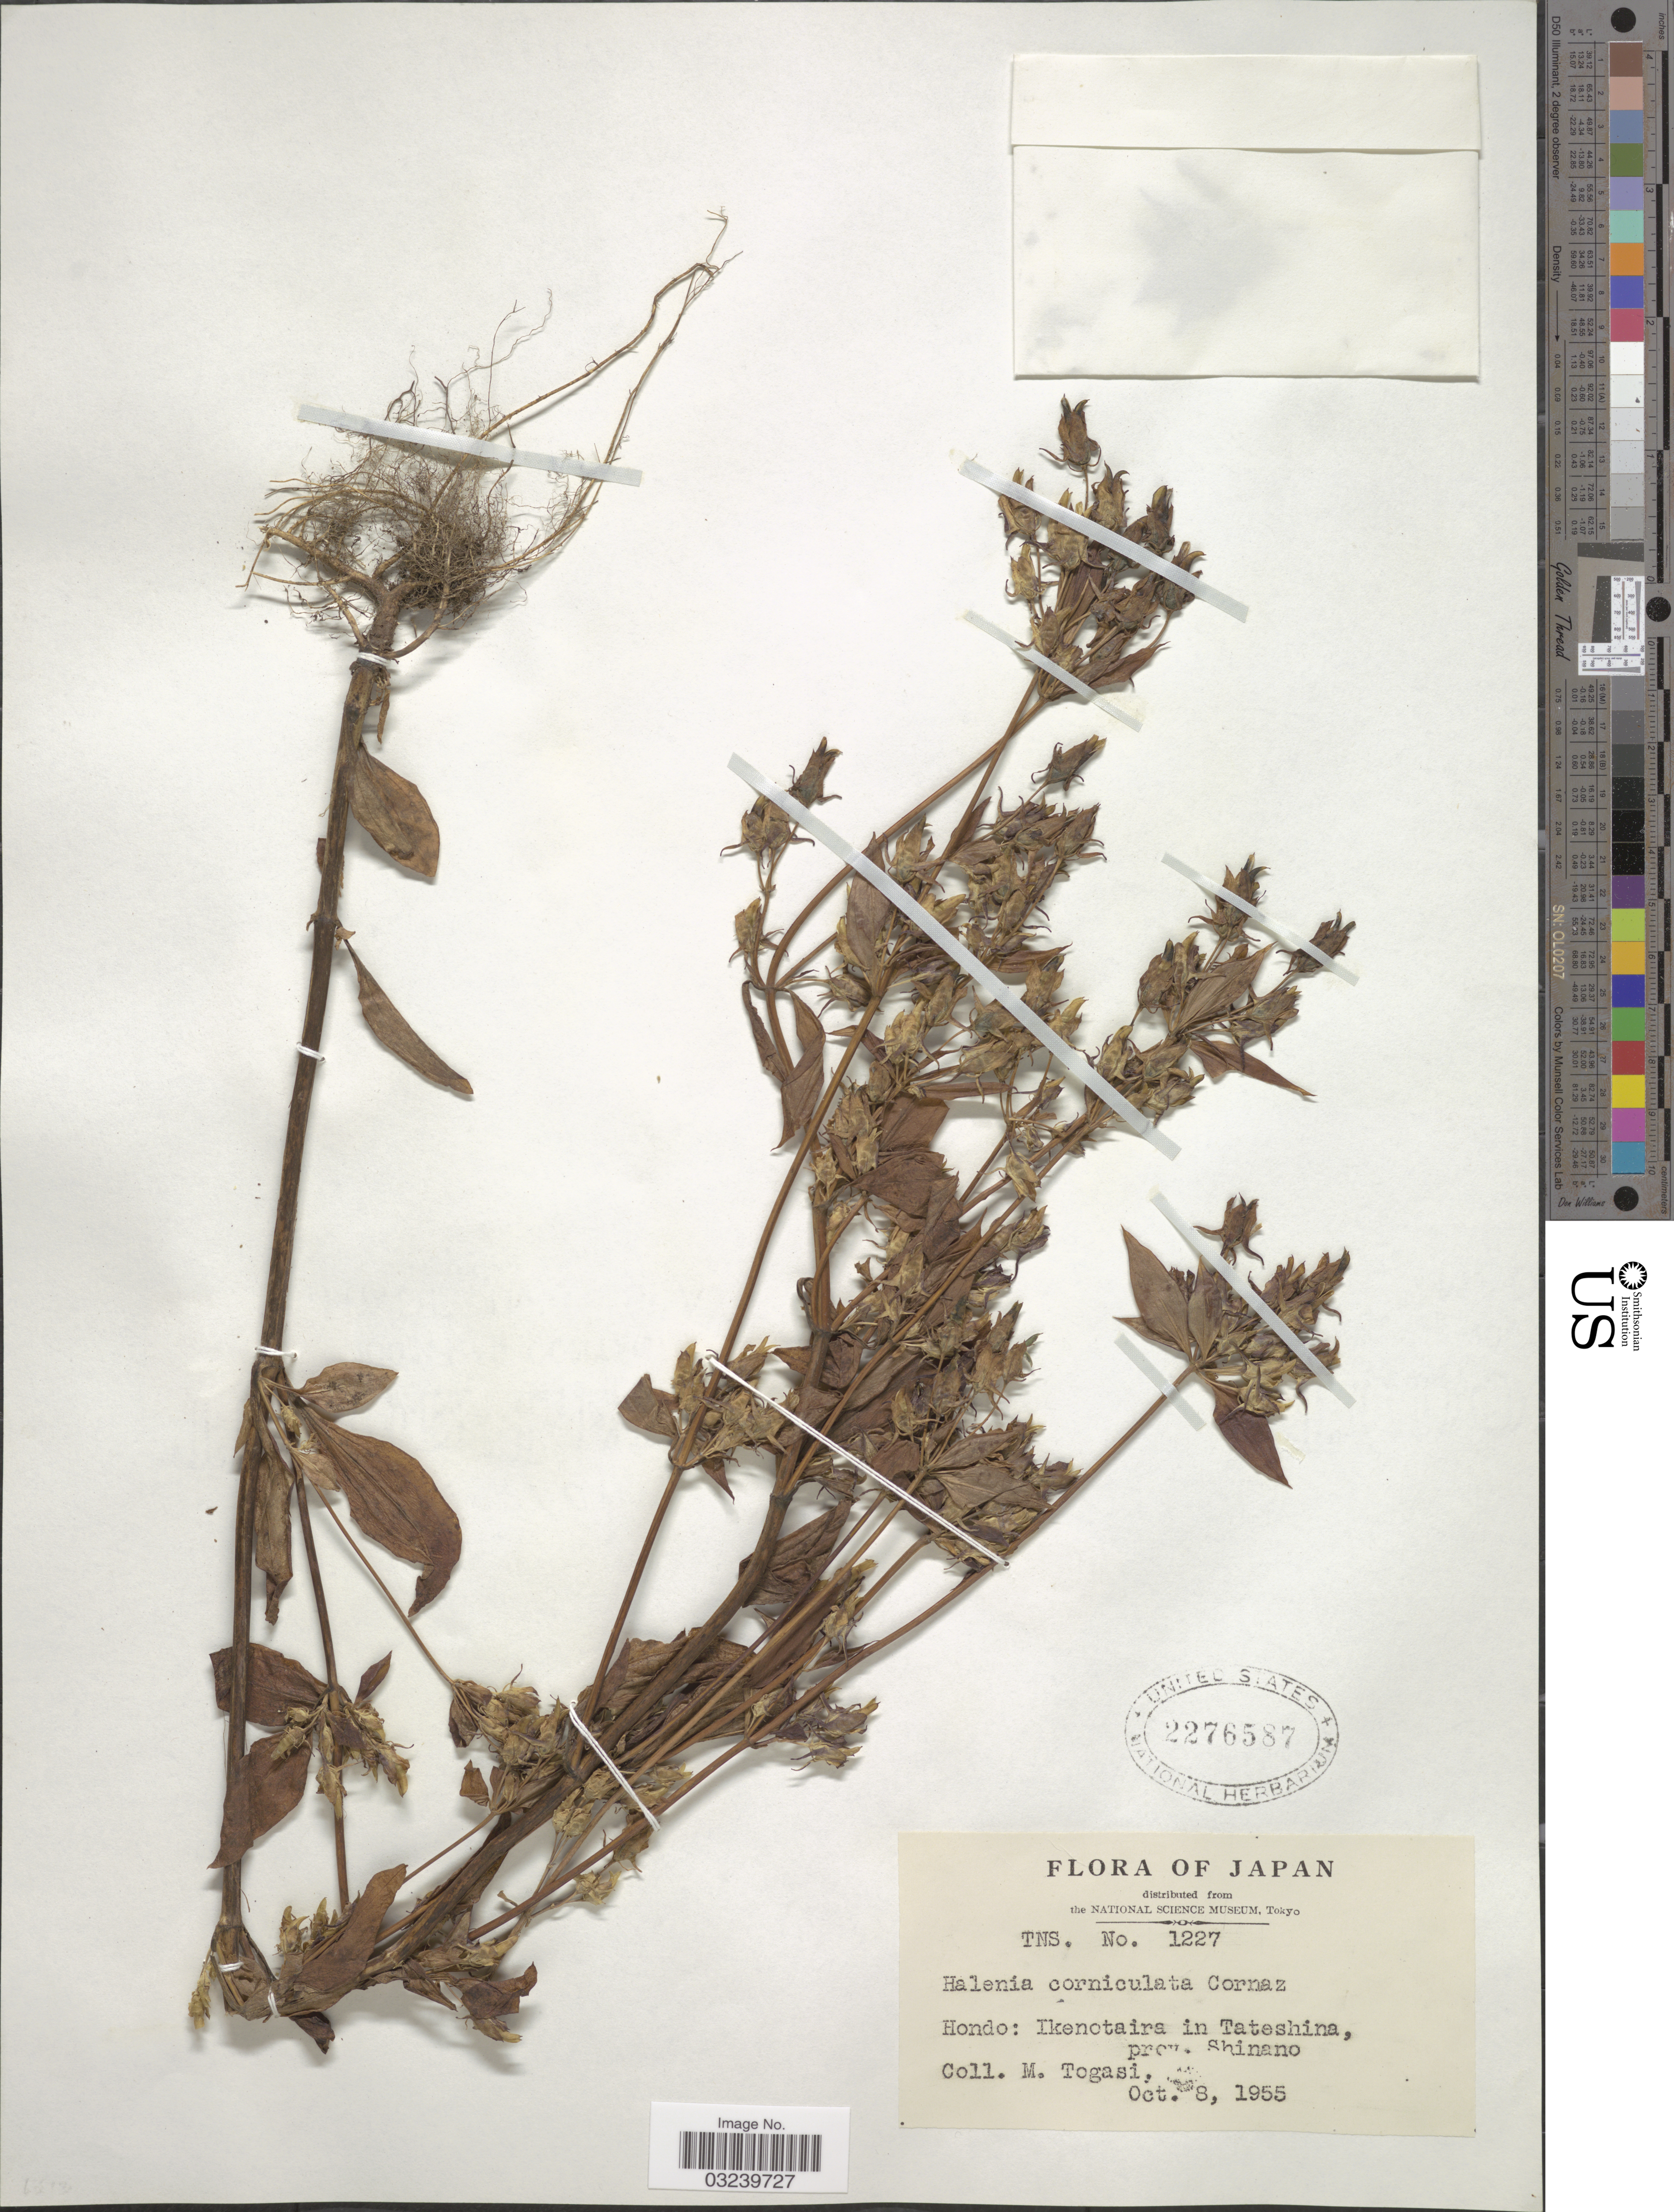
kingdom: Plantae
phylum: Tracheophyta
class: Magnoliopsida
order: Gentianales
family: Gentianaceae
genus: Halenia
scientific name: Halenia corniculata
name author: (L.) Cornaz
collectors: M. Togasi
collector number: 1227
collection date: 1955-10-08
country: Japan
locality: Hondo: Ikenotaira in Tateshina, prov. Shinano.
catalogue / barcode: US 2276587